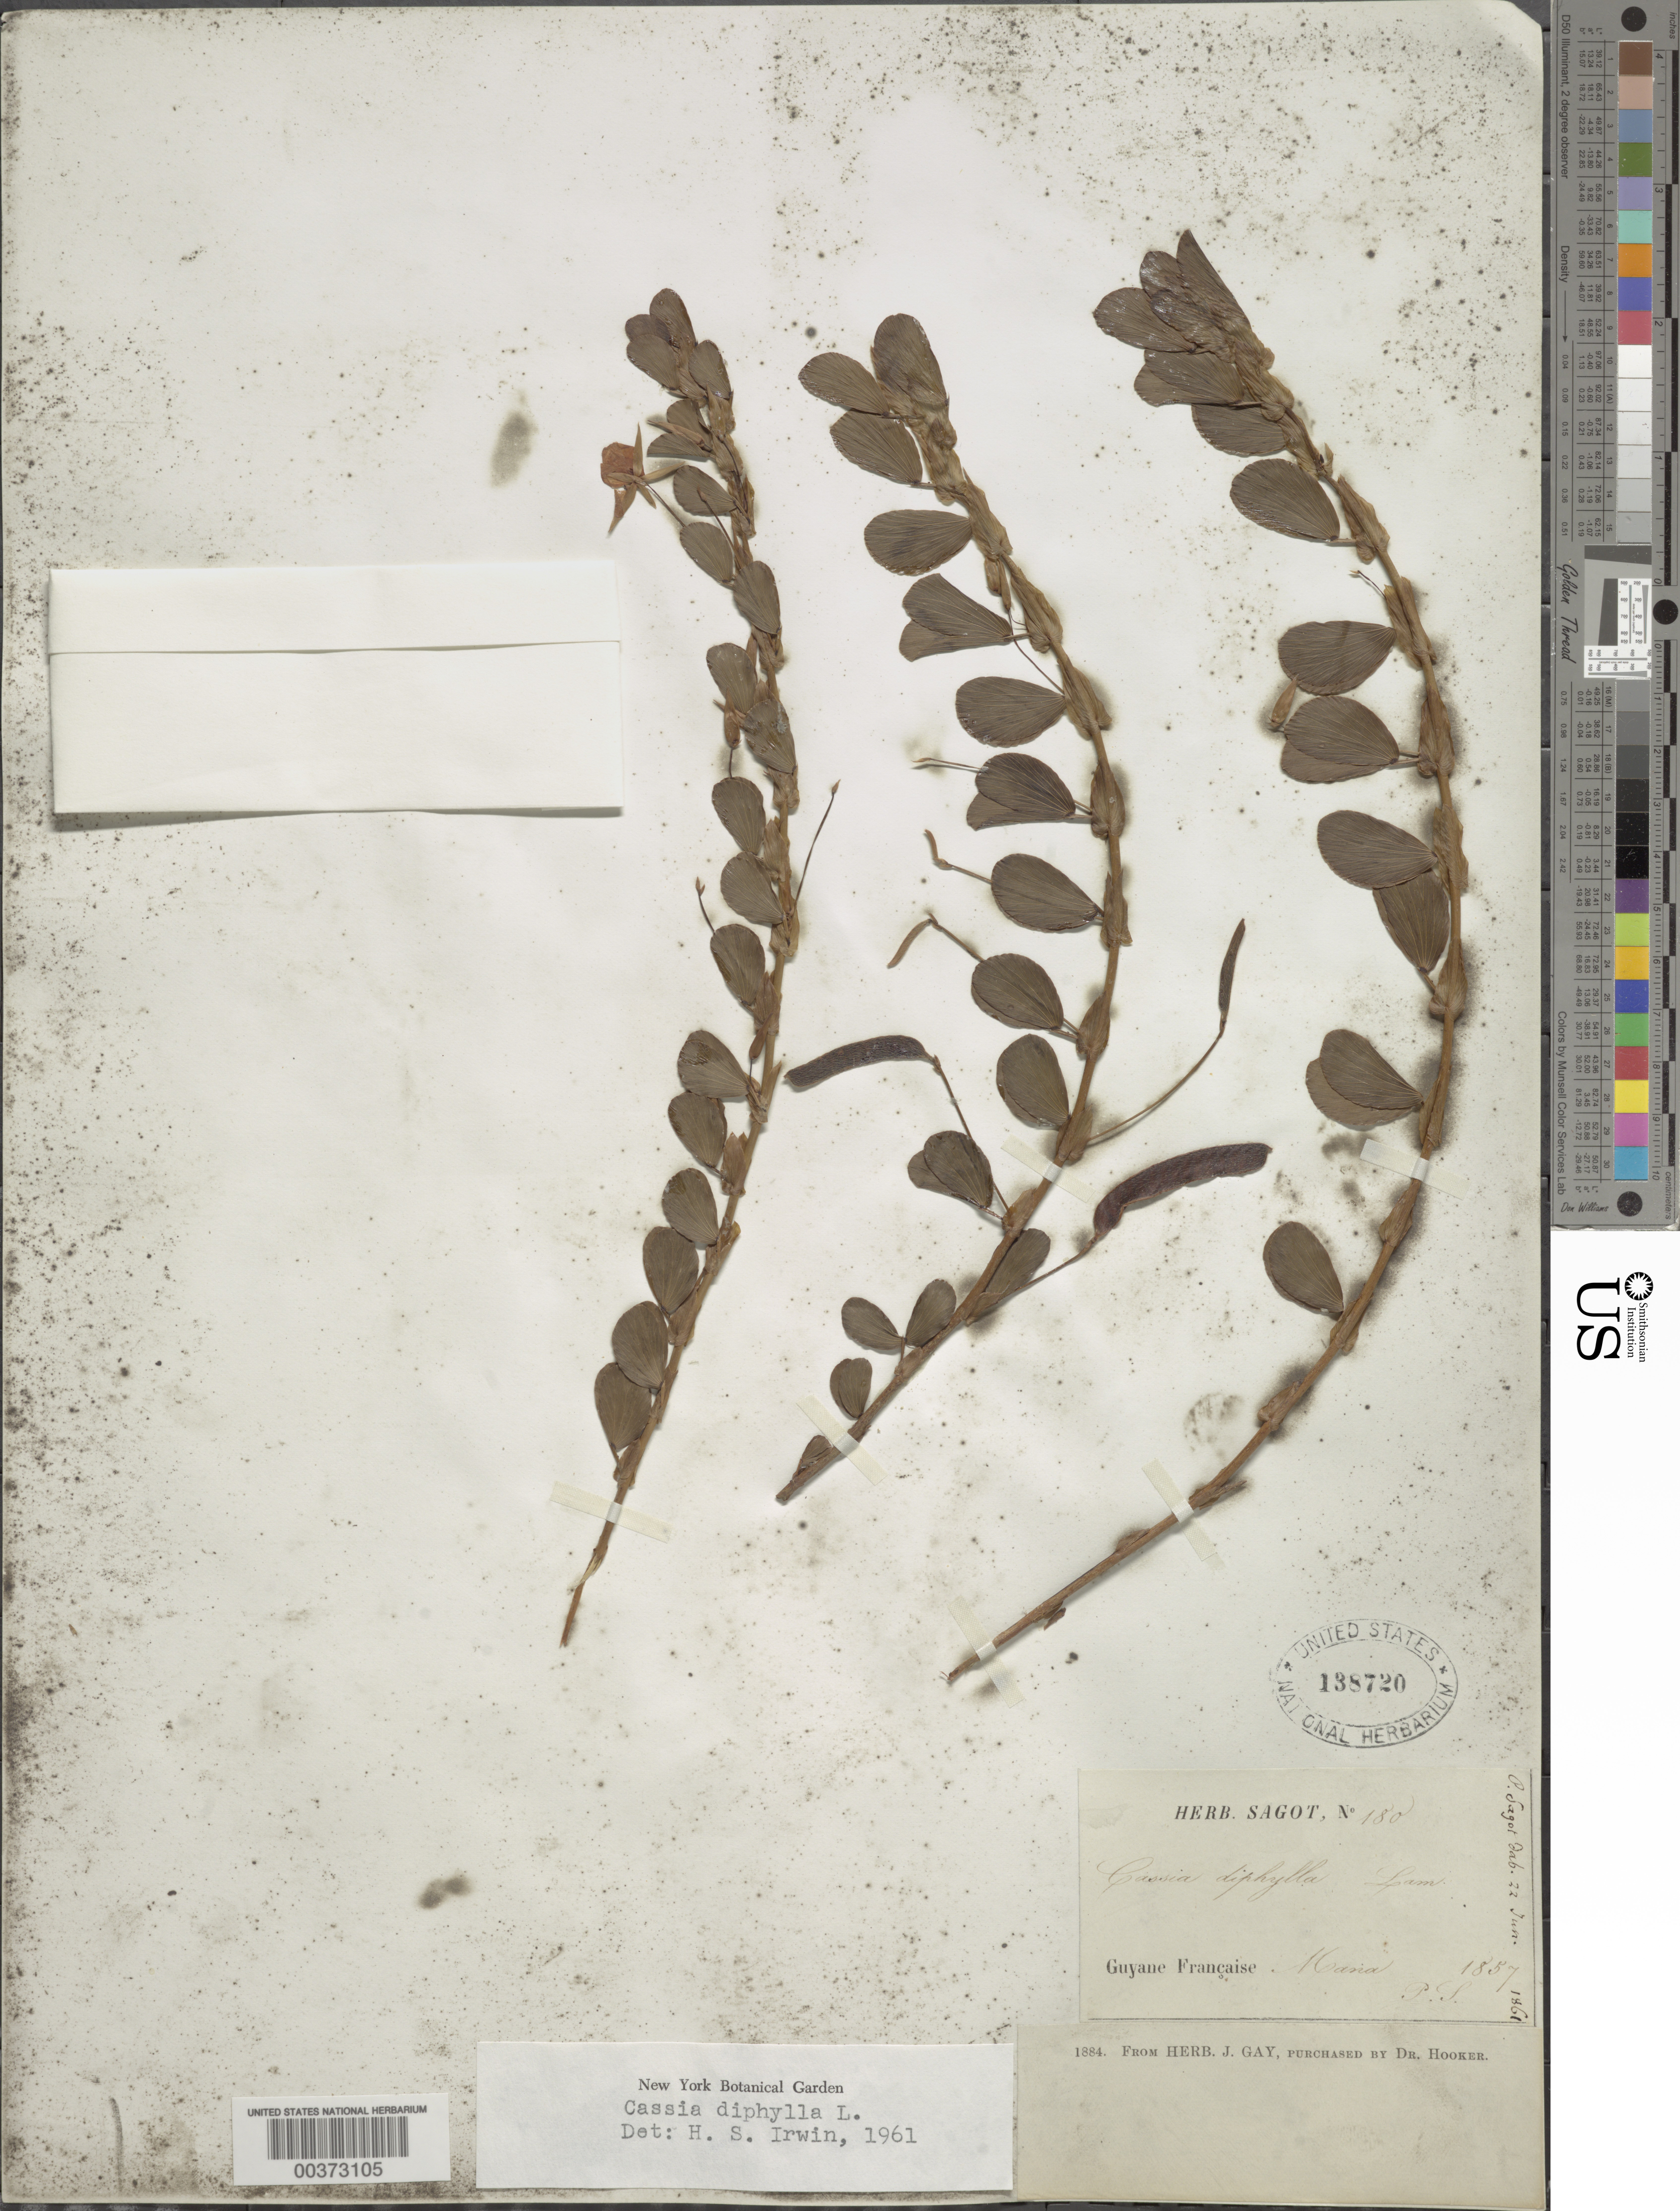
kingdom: Plantae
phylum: Tracheophyta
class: Magnoliopsida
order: Fabales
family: Fabaceae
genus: Chamaecrista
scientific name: Chamaecrista diphylla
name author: (L.) Greene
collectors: P. A. Sagot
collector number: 180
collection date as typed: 1857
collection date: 1857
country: French Guiana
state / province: Saint-laurent-du-maroni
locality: Mana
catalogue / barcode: US 138720